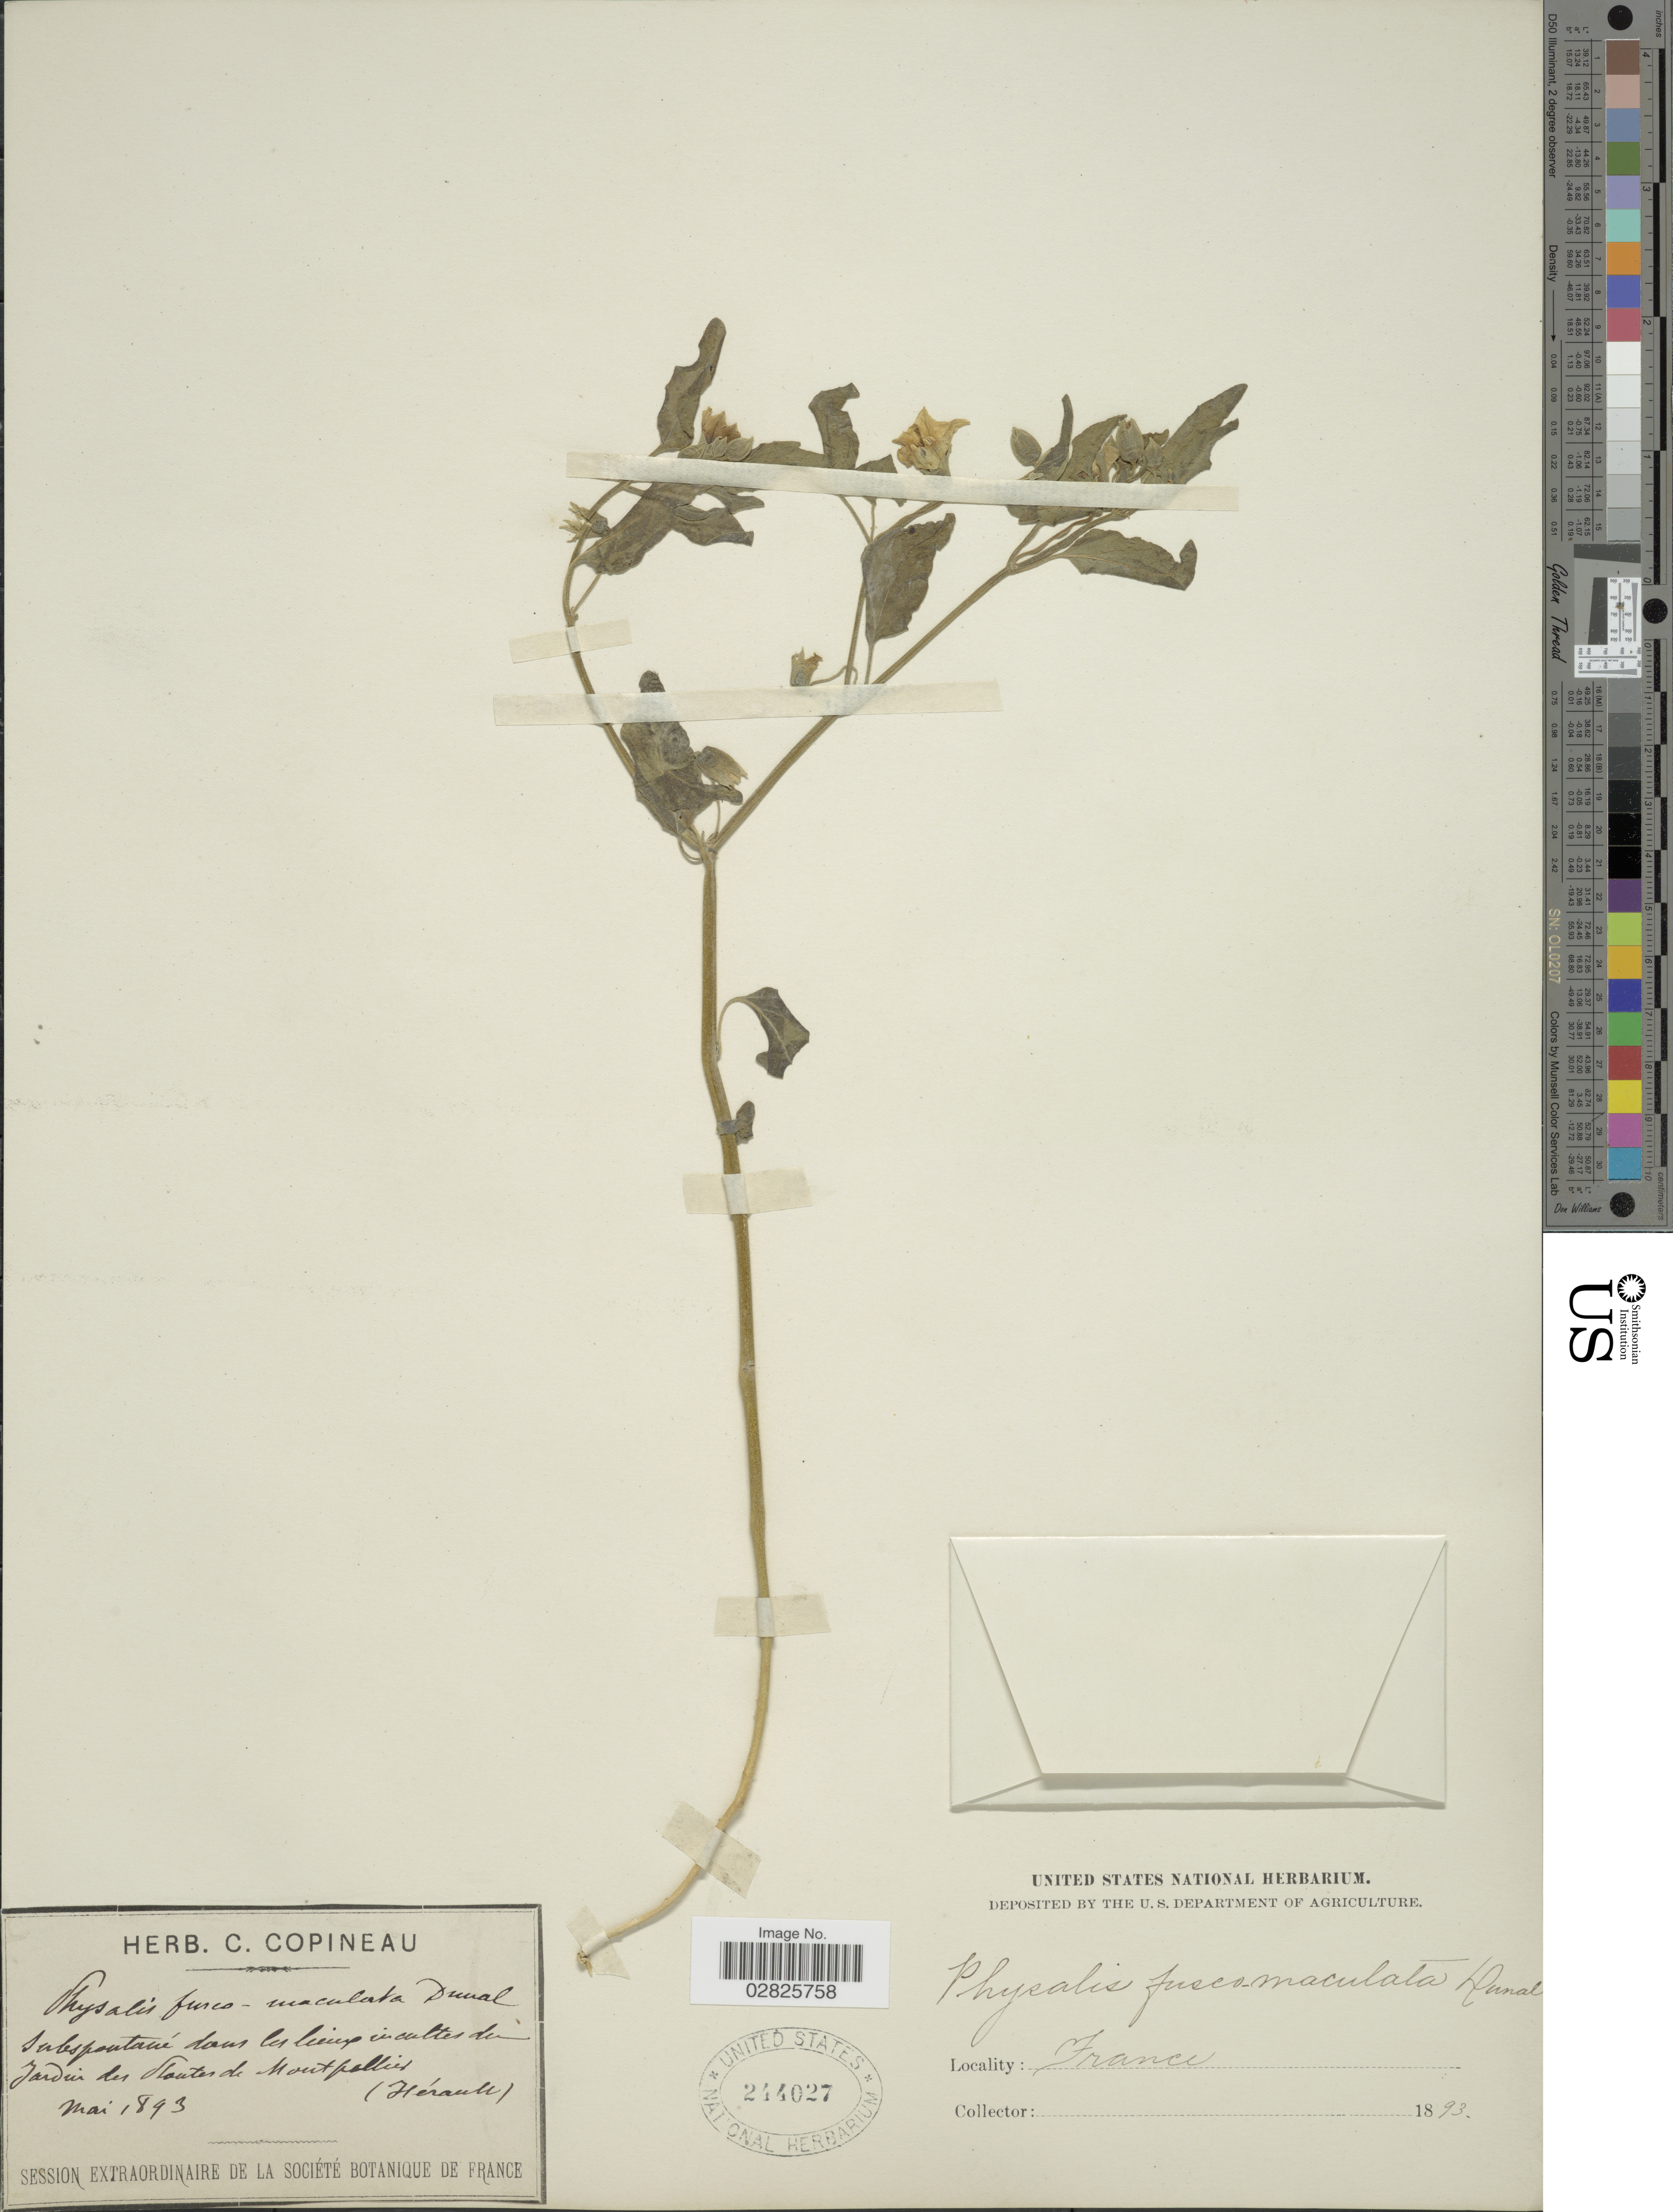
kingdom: Plantae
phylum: Tracheophyta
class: Magnoliopsida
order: Solanales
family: Solanaceae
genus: Physalis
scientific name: Physalis fuscomaculata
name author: Rouville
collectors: ex herb. C. Copineau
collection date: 1893-05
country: France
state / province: Occitanie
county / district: Hérault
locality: Jardin des Plantes de Montpellier (Hérault).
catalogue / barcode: US 244027